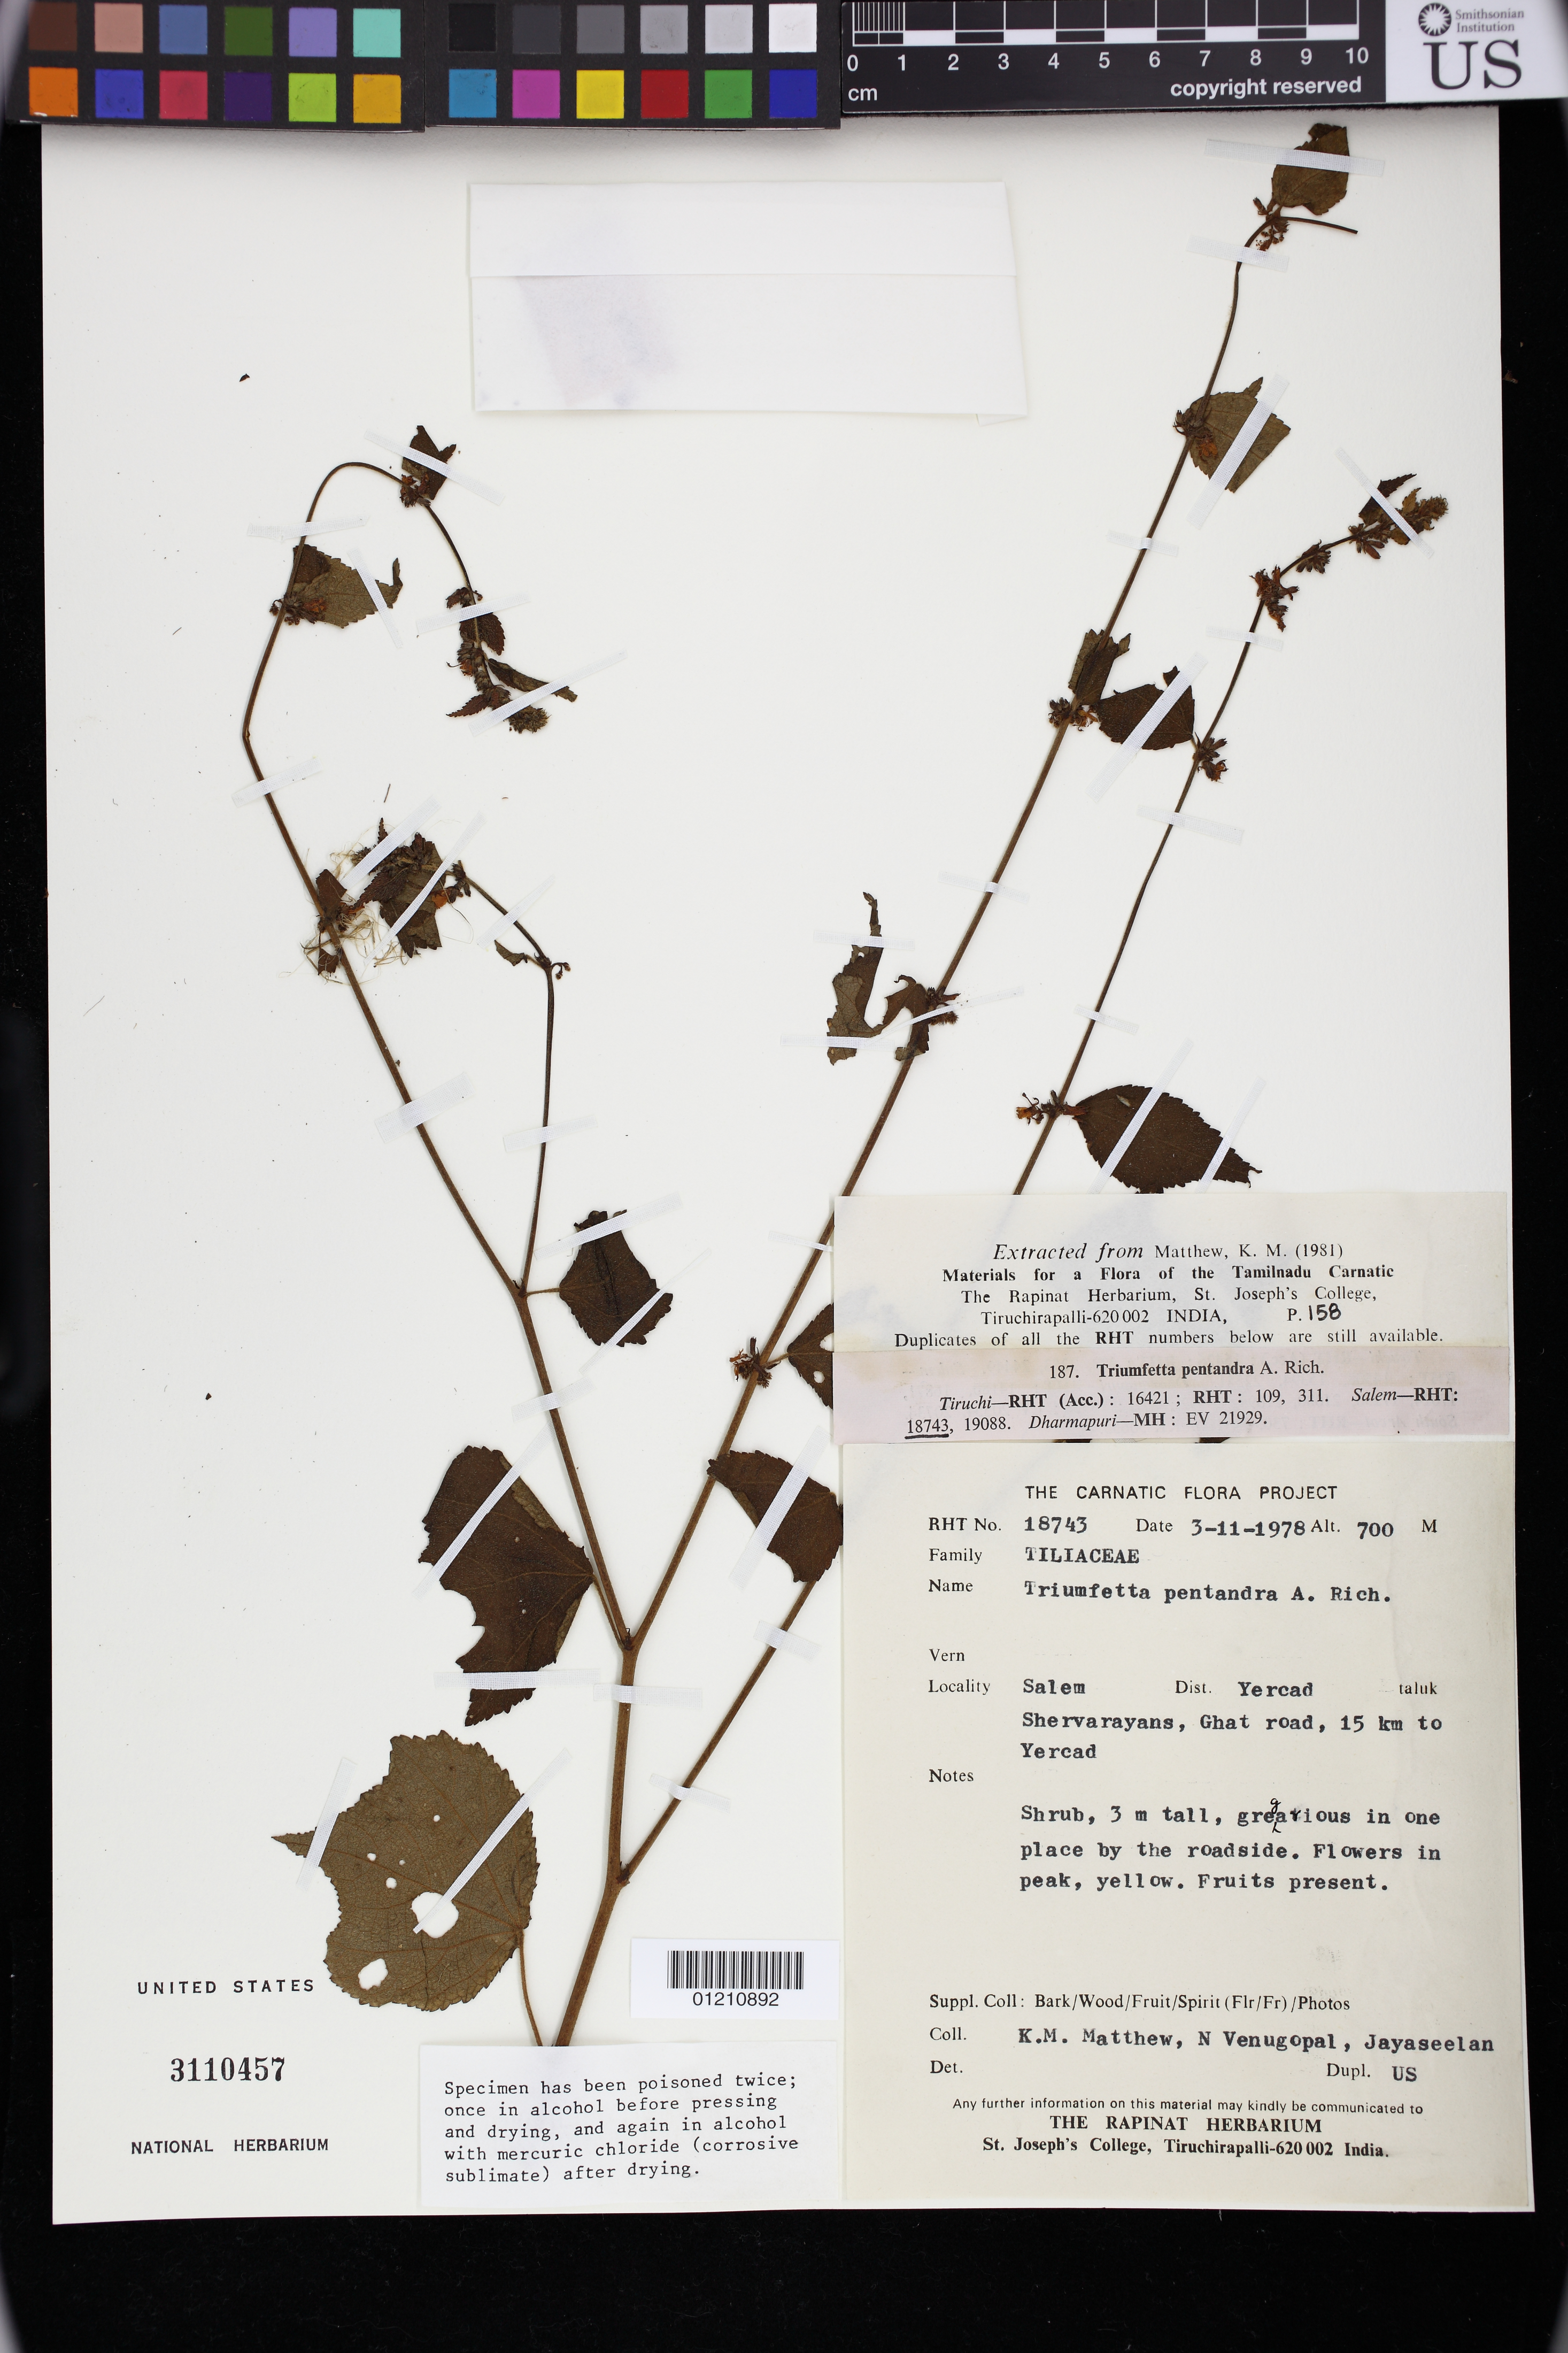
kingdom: Plantae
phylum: Tracheophyta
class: Magnoliopsida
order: Malvales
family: Malvaceae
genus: Triumfetta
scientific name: Triumfetta pentandra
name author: A. Rich.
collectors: K. M. Matthew, N. Venugopal & T. S. Jayaseelan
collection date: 1978-11-03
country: India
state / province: Tamil Nadu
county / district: Salem District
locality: Salem, Yercaud (Yercad), Shervarayans, Ghat road, 15 km to Yercaud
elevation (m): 700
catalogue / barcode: US 3110457